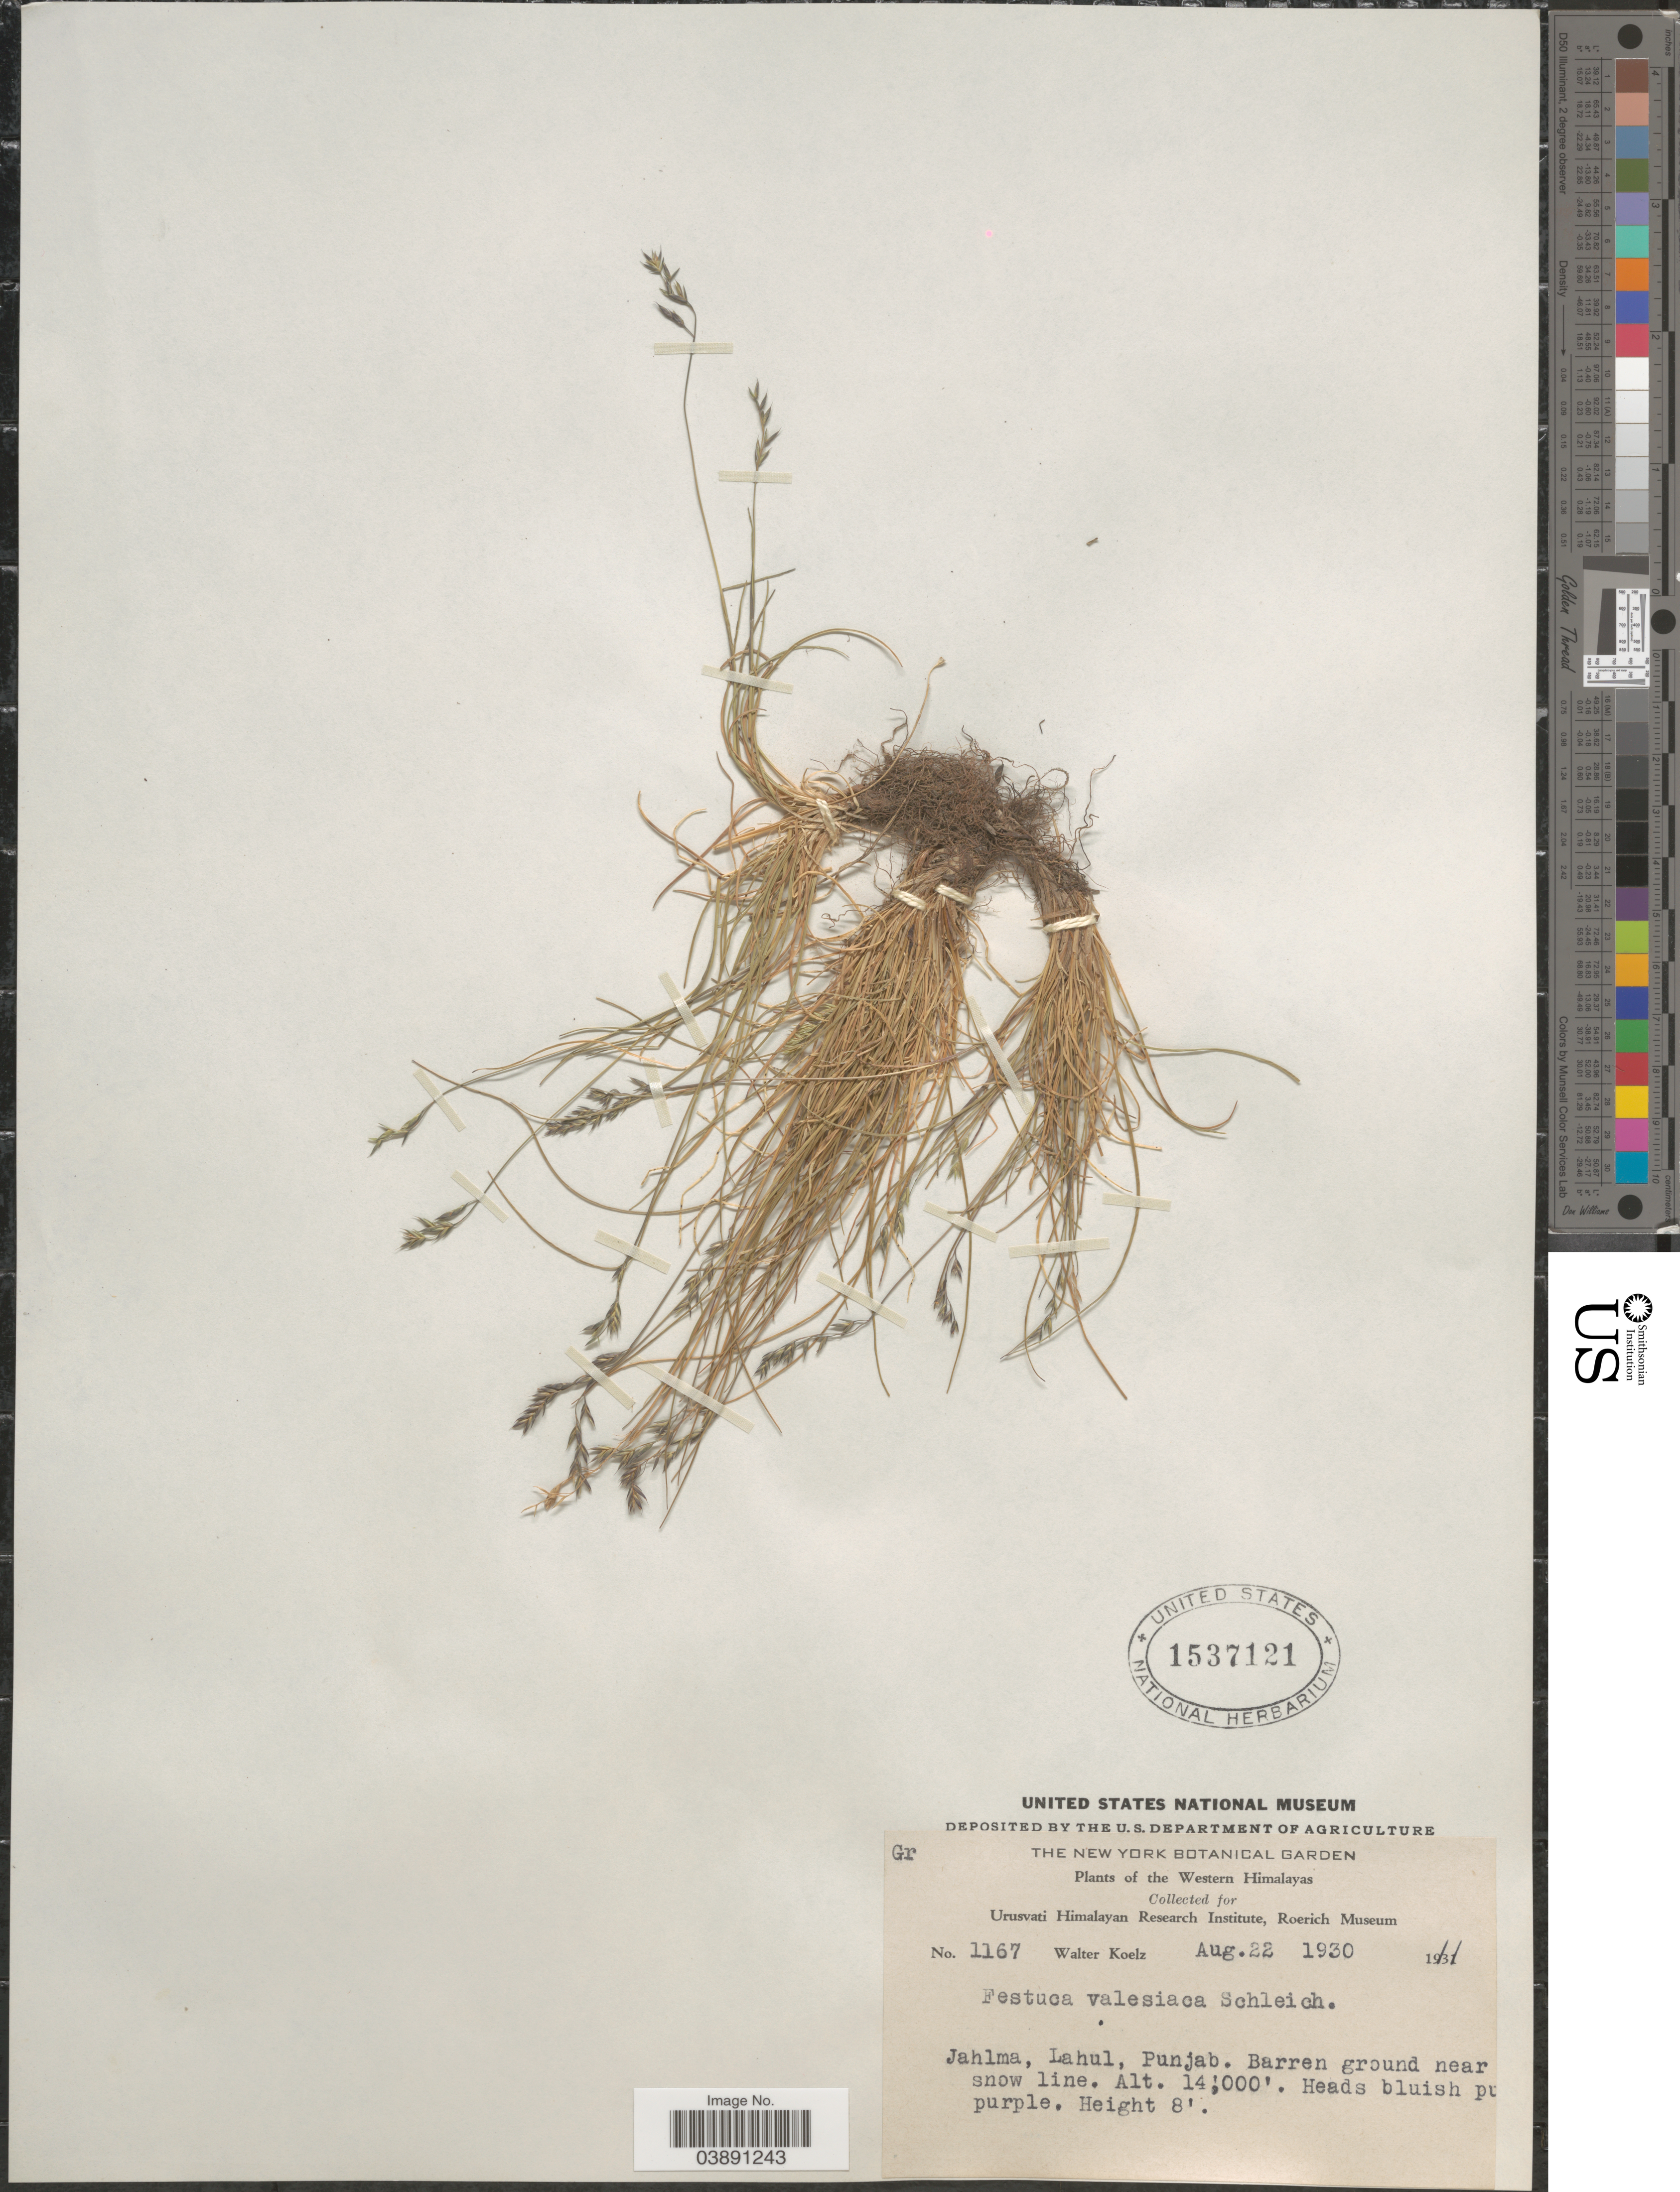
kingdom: Plantae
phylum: Tracheophyta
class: Liliopsida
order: Poales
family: Poaceae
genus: Festuca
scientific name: Festuca valesiaca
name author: Schleich. ex Gaudin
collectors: W. N. Koelz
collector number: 1167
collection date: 1930-08-22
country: India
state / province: Punjab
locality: The Western Himalayas. Jahlma, Lahul. Near snow line.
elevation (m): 4267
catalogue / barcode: US 1537121